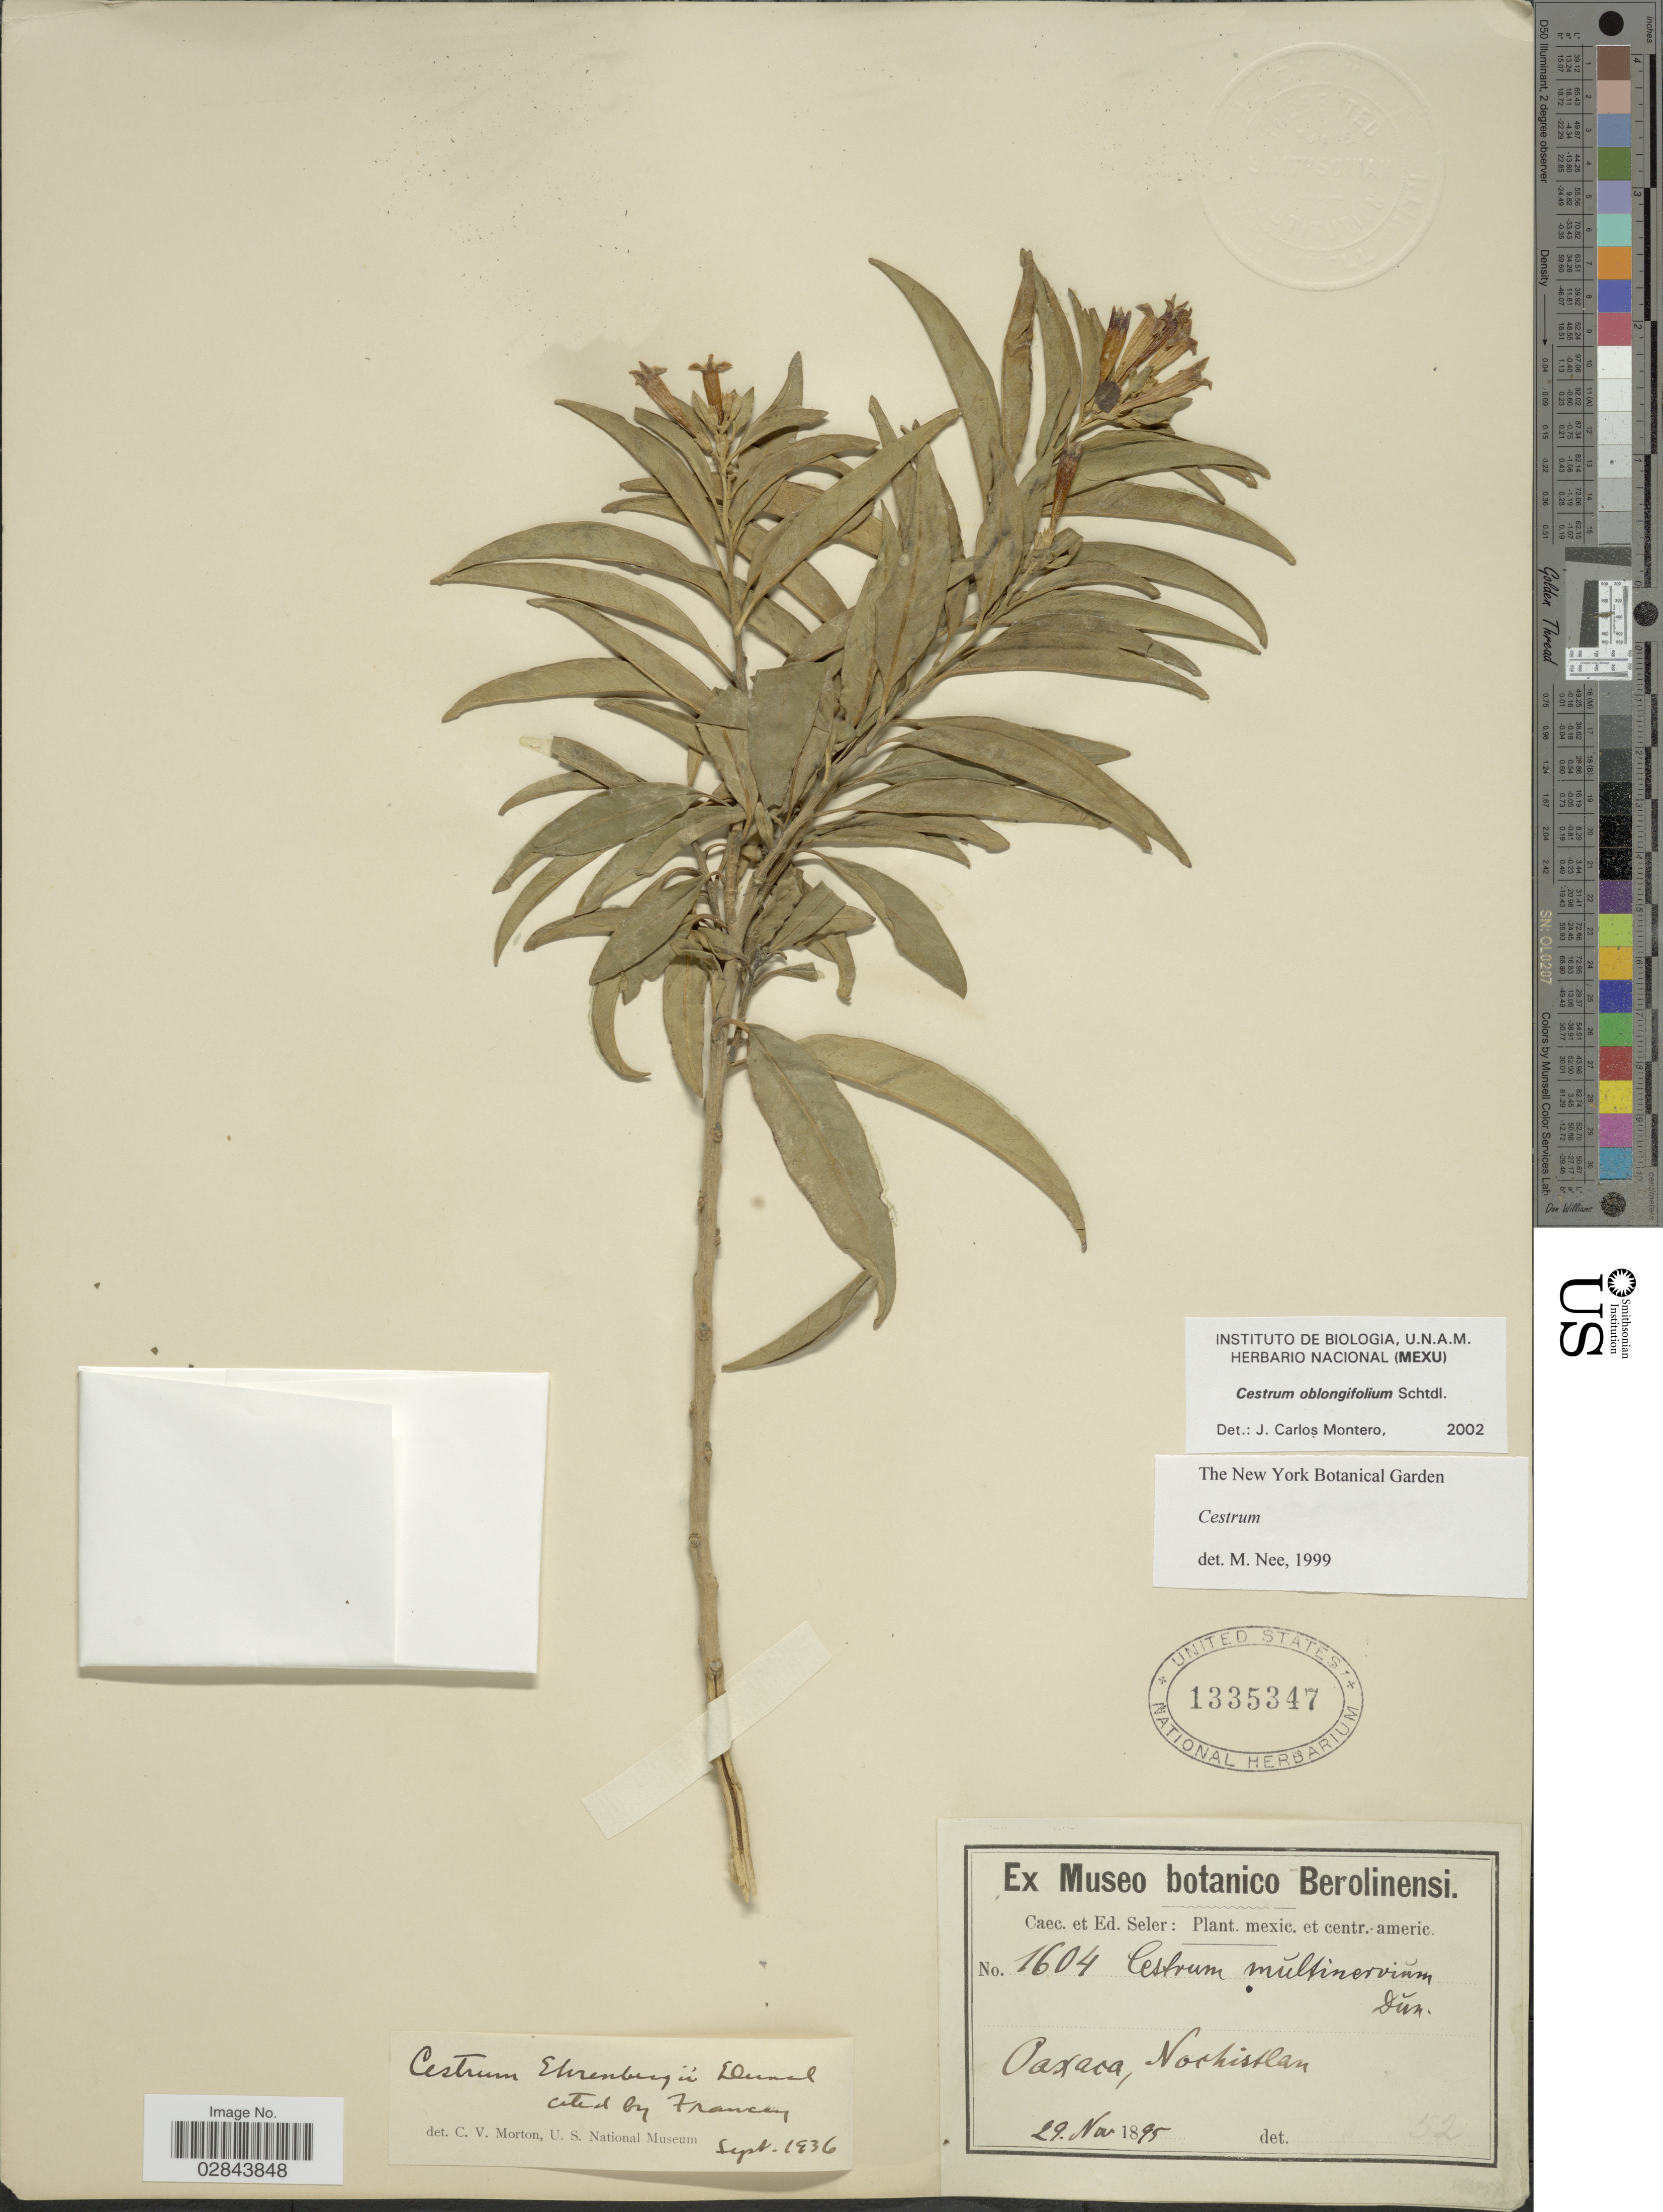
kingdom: Plantae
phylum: Tracheophyta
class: Magnoliopsida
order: Solanales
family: Solanaceae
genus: Cestrum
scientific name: Cestrum oblongifolium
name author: Schltdl.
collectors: ex Caec. et Ed Seler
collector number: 1604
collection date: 1895-11-29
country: Mexico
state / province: Oaxaca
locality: Norhistlan. Mexic. et centr. americ.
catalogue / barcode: US 1335347